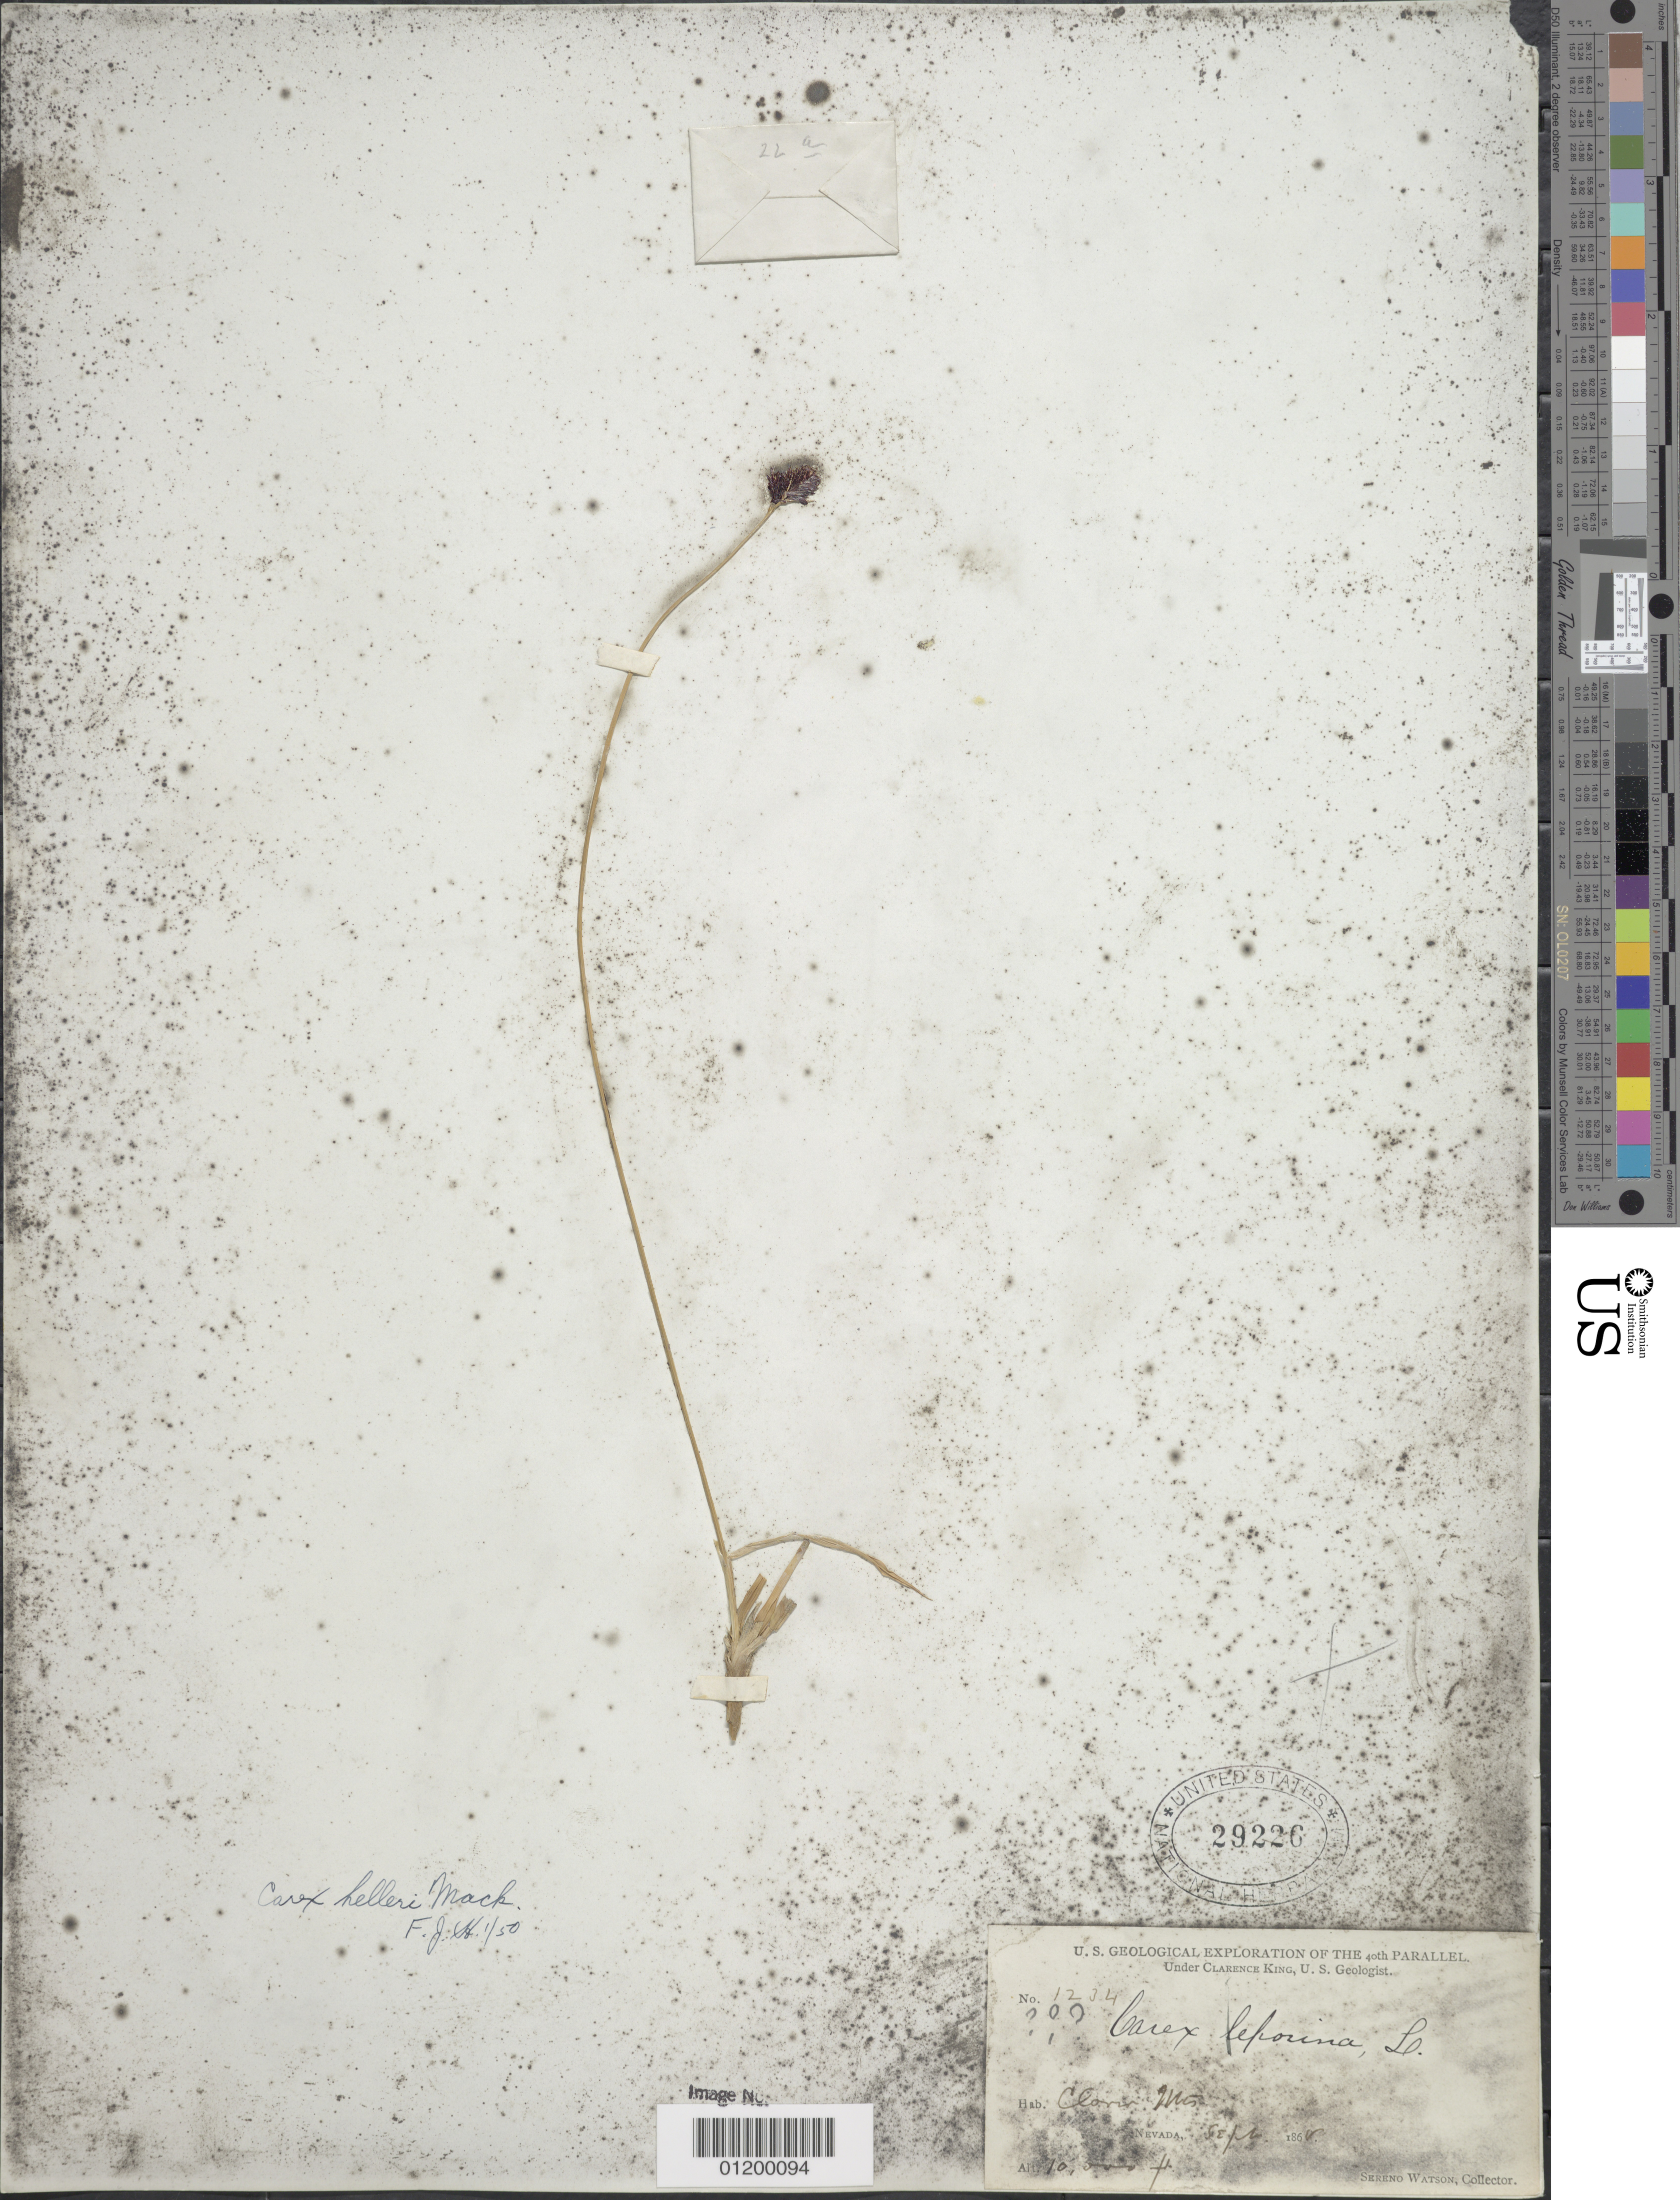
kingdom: Plantae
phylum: Tracheophyta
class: Liliopsida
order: Poales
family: Cyperaceae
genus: Carex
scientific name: Carex helleri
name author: Mack.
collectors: S. Watson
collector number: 1234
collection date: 1868-09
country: United States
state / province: Nevada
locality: Clover Mountains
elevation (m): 3048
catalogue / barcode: US 29226